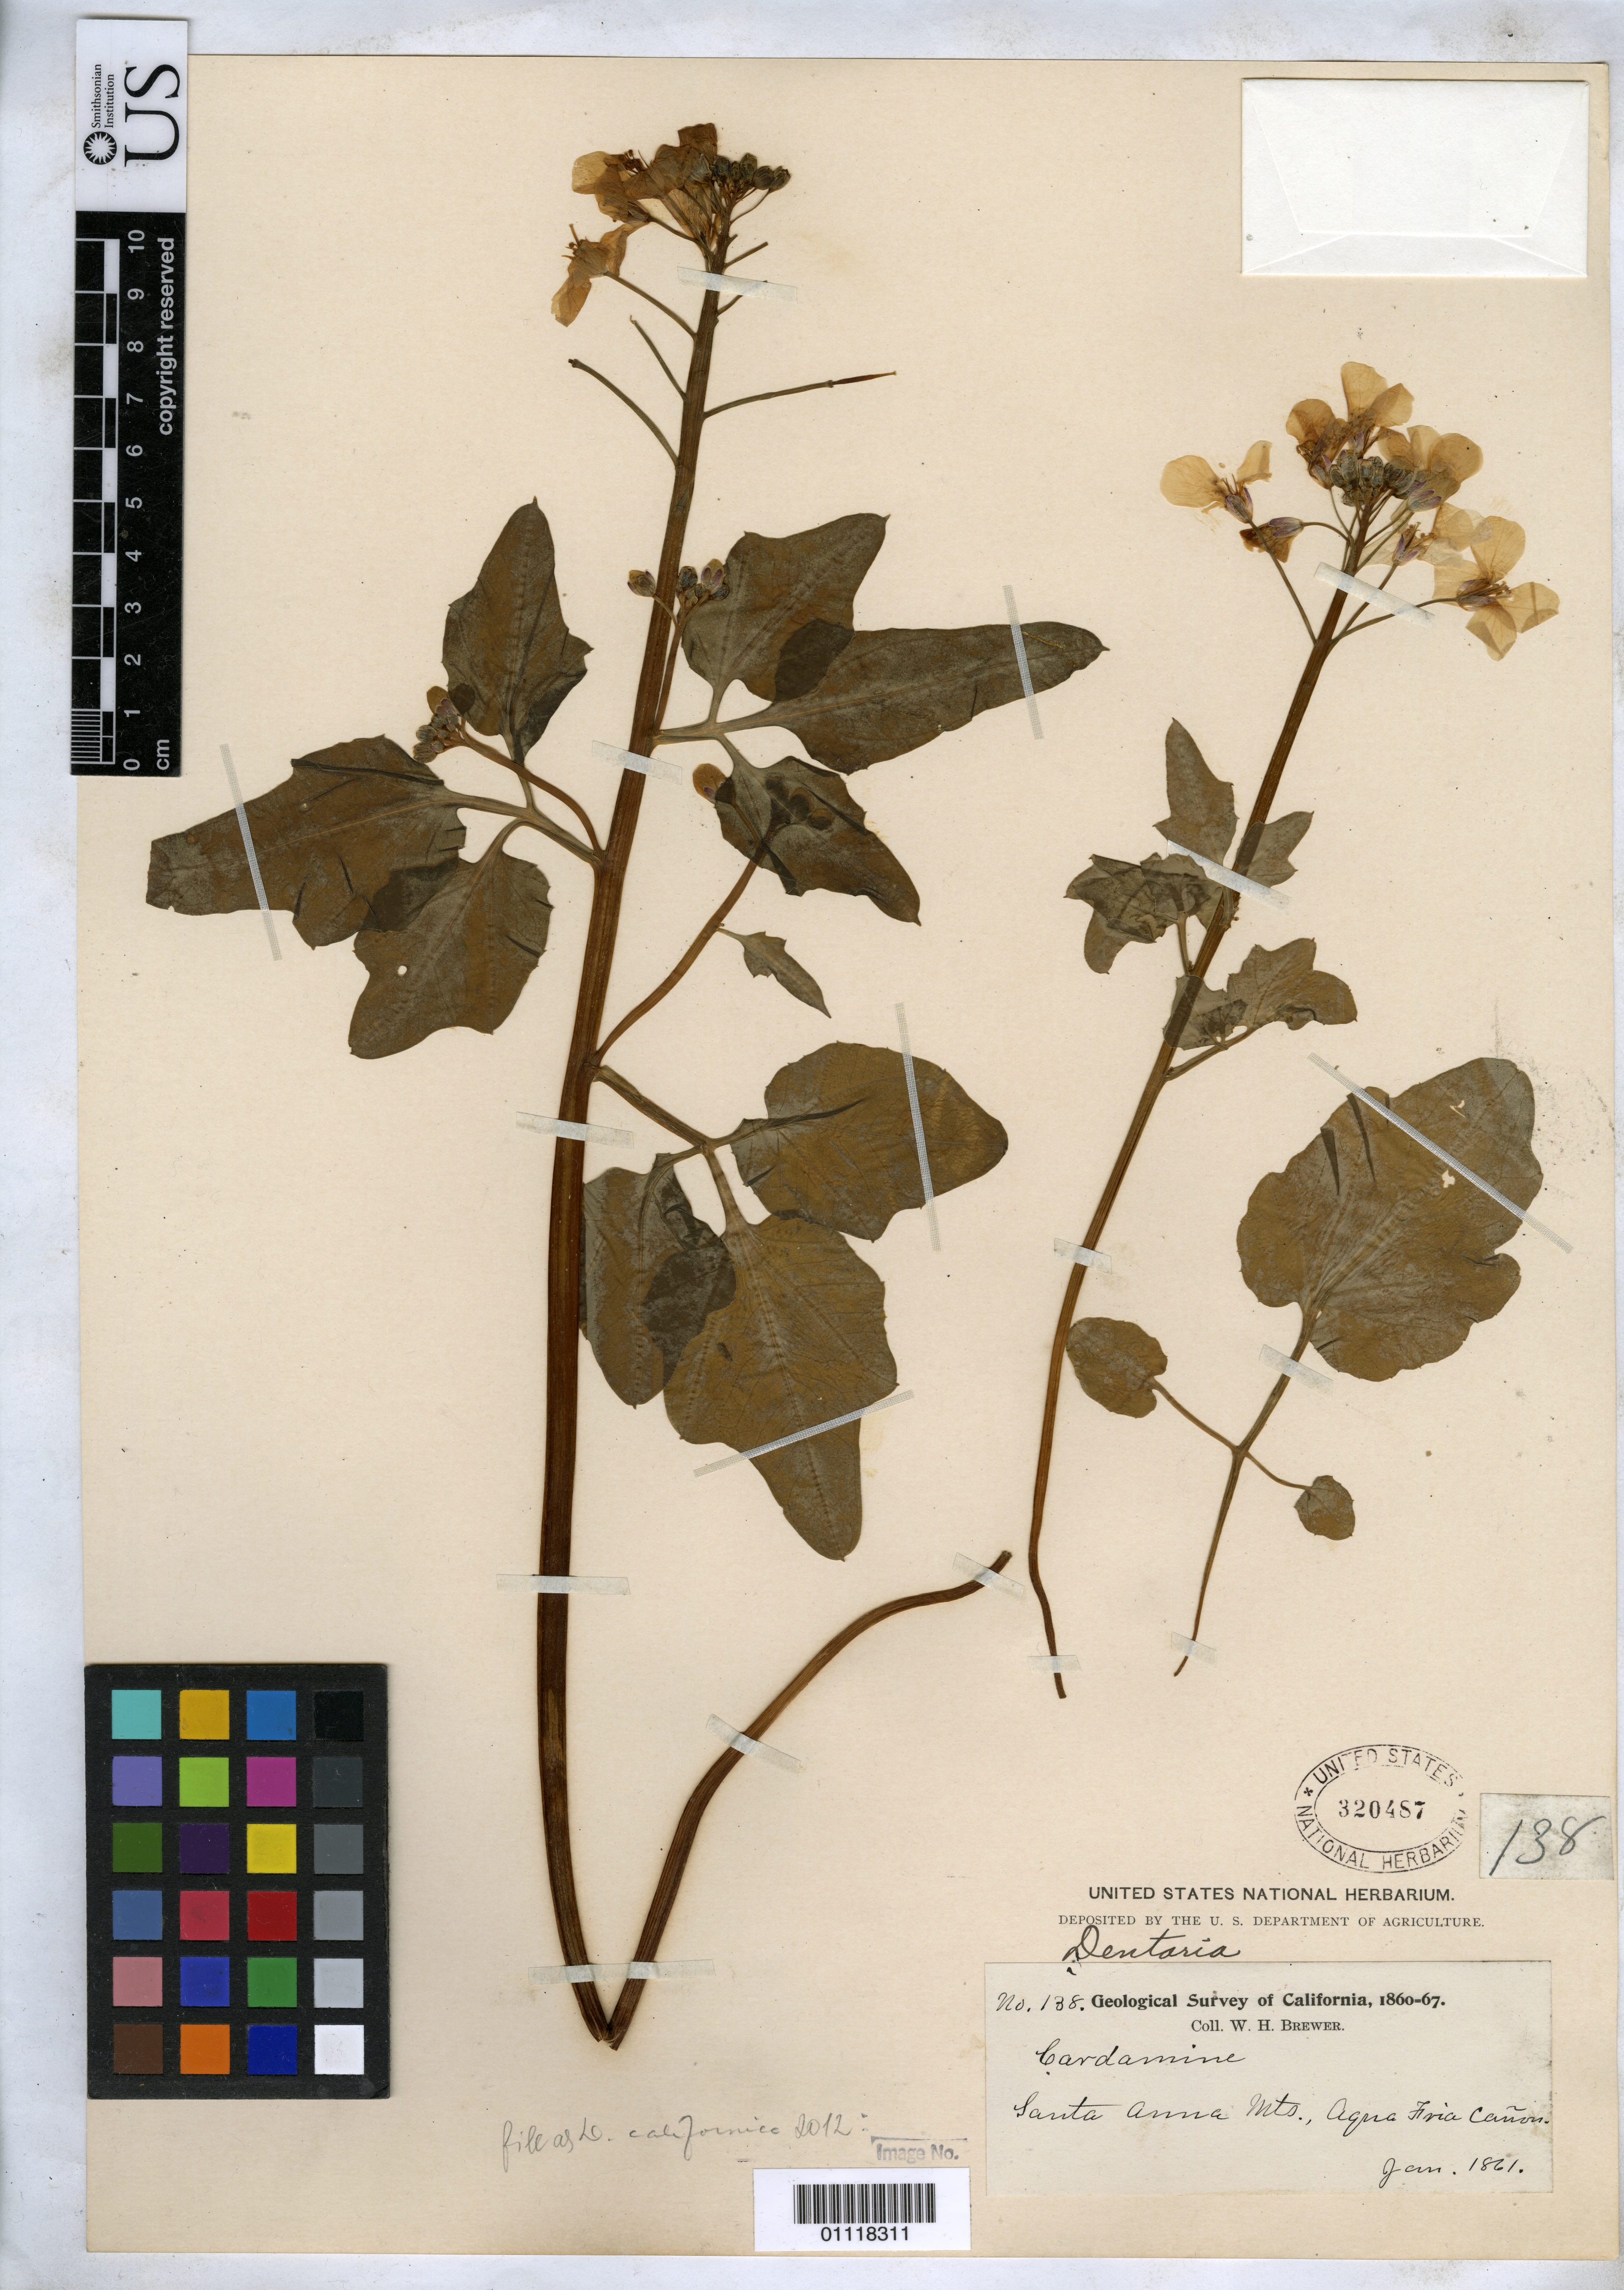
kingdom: Plantae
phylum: Tracheophyta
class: Magnoliopsida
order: Brassicales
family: Brassicaceae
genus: Dentaria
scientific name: Dentaria californica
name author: Nutt.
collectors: W. H. Brewer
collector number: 138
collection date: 1861-01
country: United States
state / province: California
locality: Santa Ana Mts, Aqua Friva Canyon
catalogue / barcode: US 320487